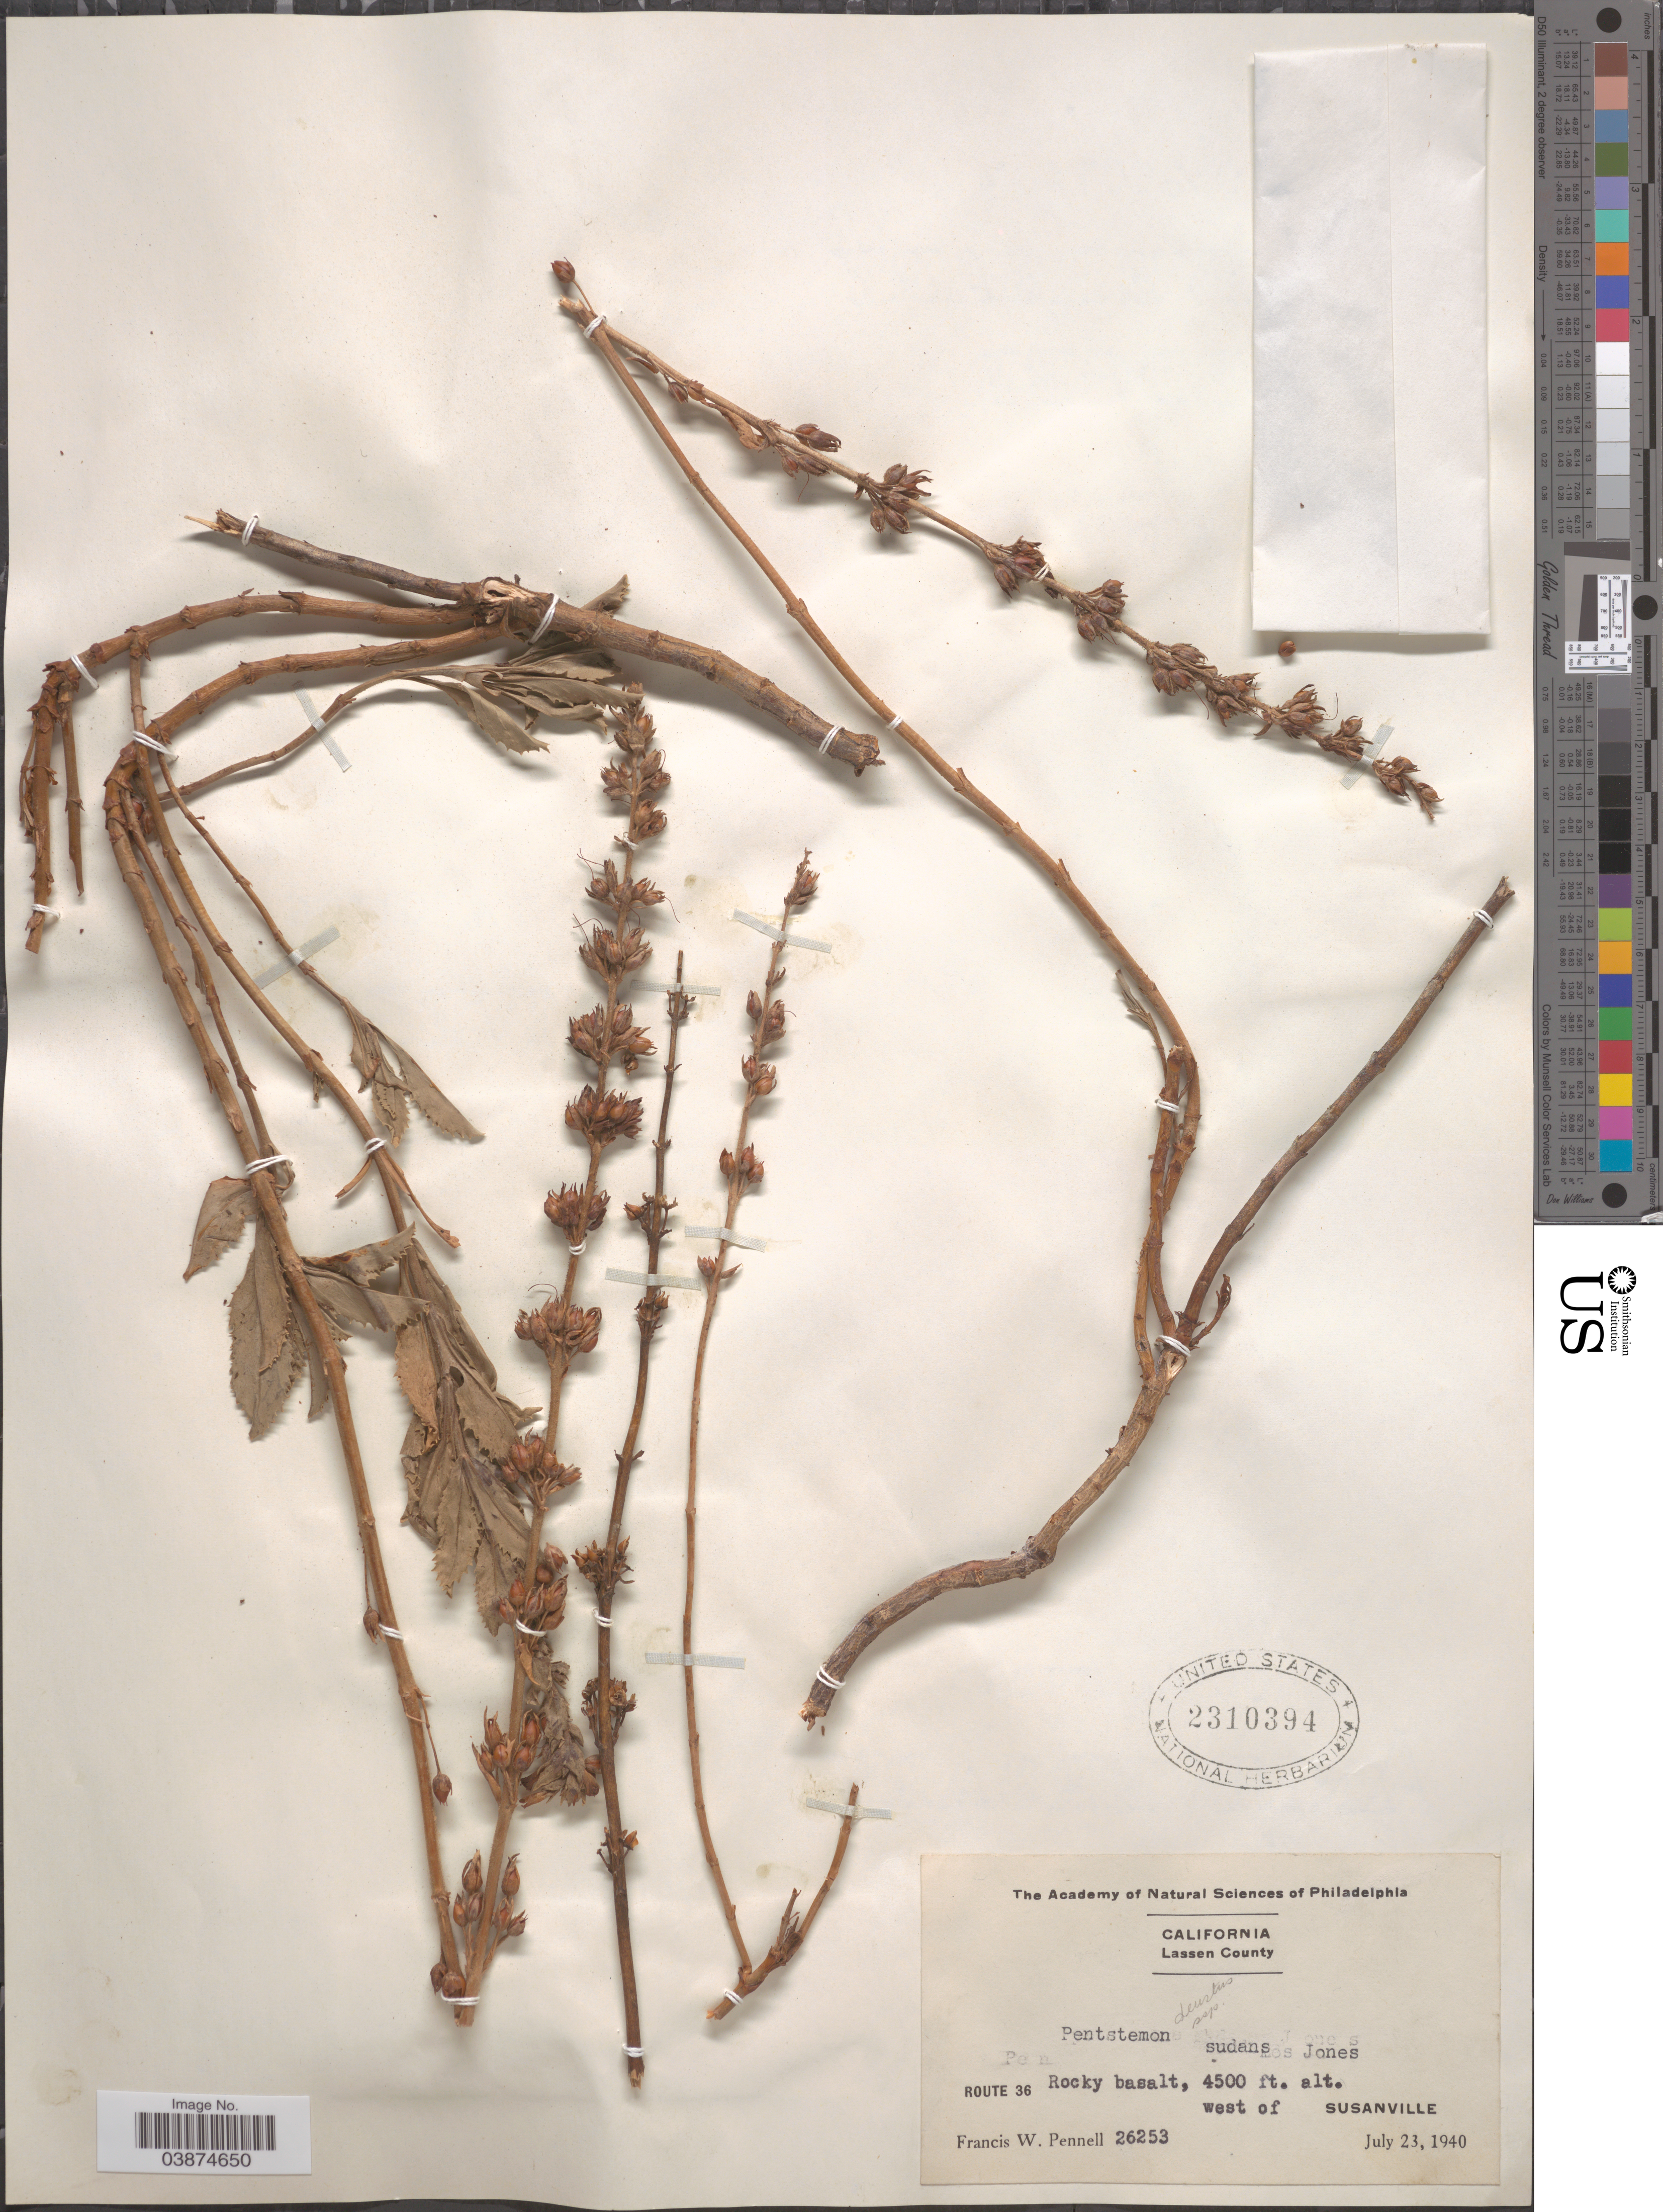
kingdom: Plantae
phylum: Tracheophyta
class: Magnoliopsida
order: Lamiales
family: Plantaginaceae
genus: Penstemon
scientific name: Penstemon deustus subsp. sudans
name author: (M.E. Jones) Pennell & D.D. Keck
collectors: F. W. Pennell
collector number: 26253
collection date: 1940-07-23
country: United States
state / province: California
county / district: Lassen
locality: Lassen County. Route 36. West of Susanville.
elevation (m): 1372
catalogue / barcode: US 2310394